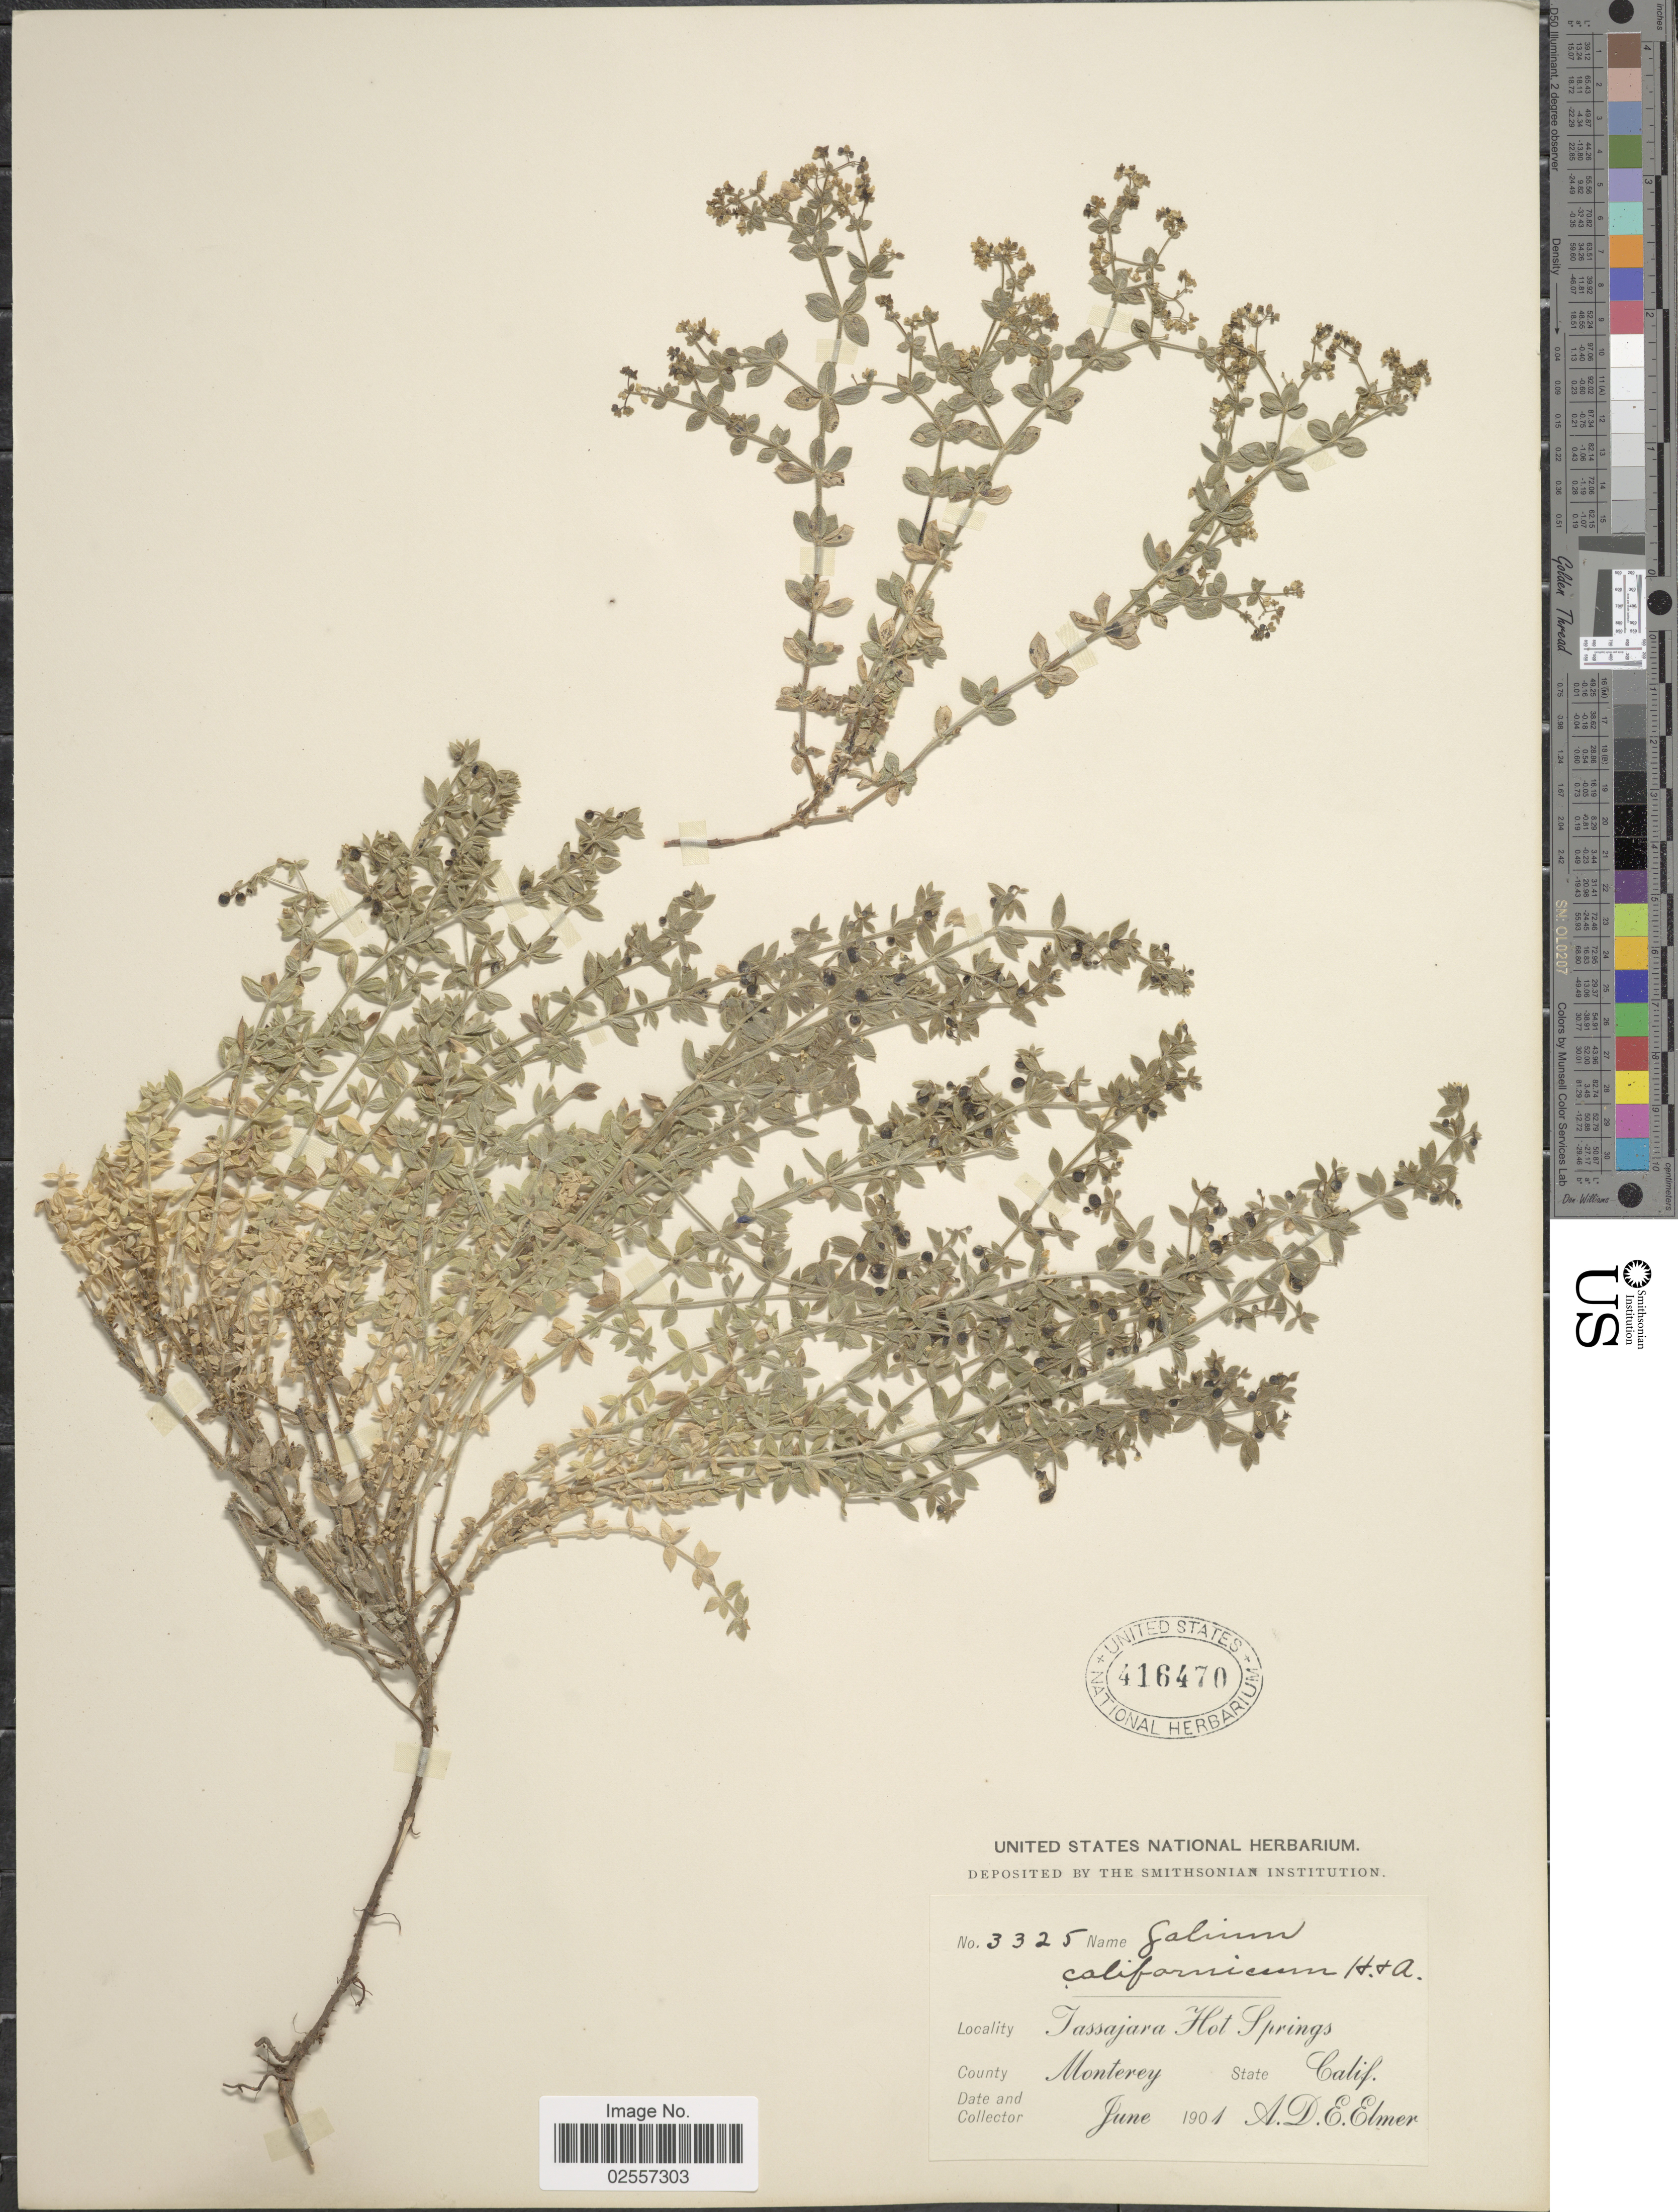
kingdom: Plantae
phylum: Tracheophyta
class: Magnoliopsida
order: Gentianales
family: Rubiaceae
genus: Galium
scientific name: Galium californicum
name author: Hook. & Arn.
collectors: A. D. E. Elmer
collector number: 325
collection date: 1901-06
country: United States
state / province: California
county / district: Monterey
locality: Tassajara Hot Springs. County Monterey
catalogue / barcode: US 416470